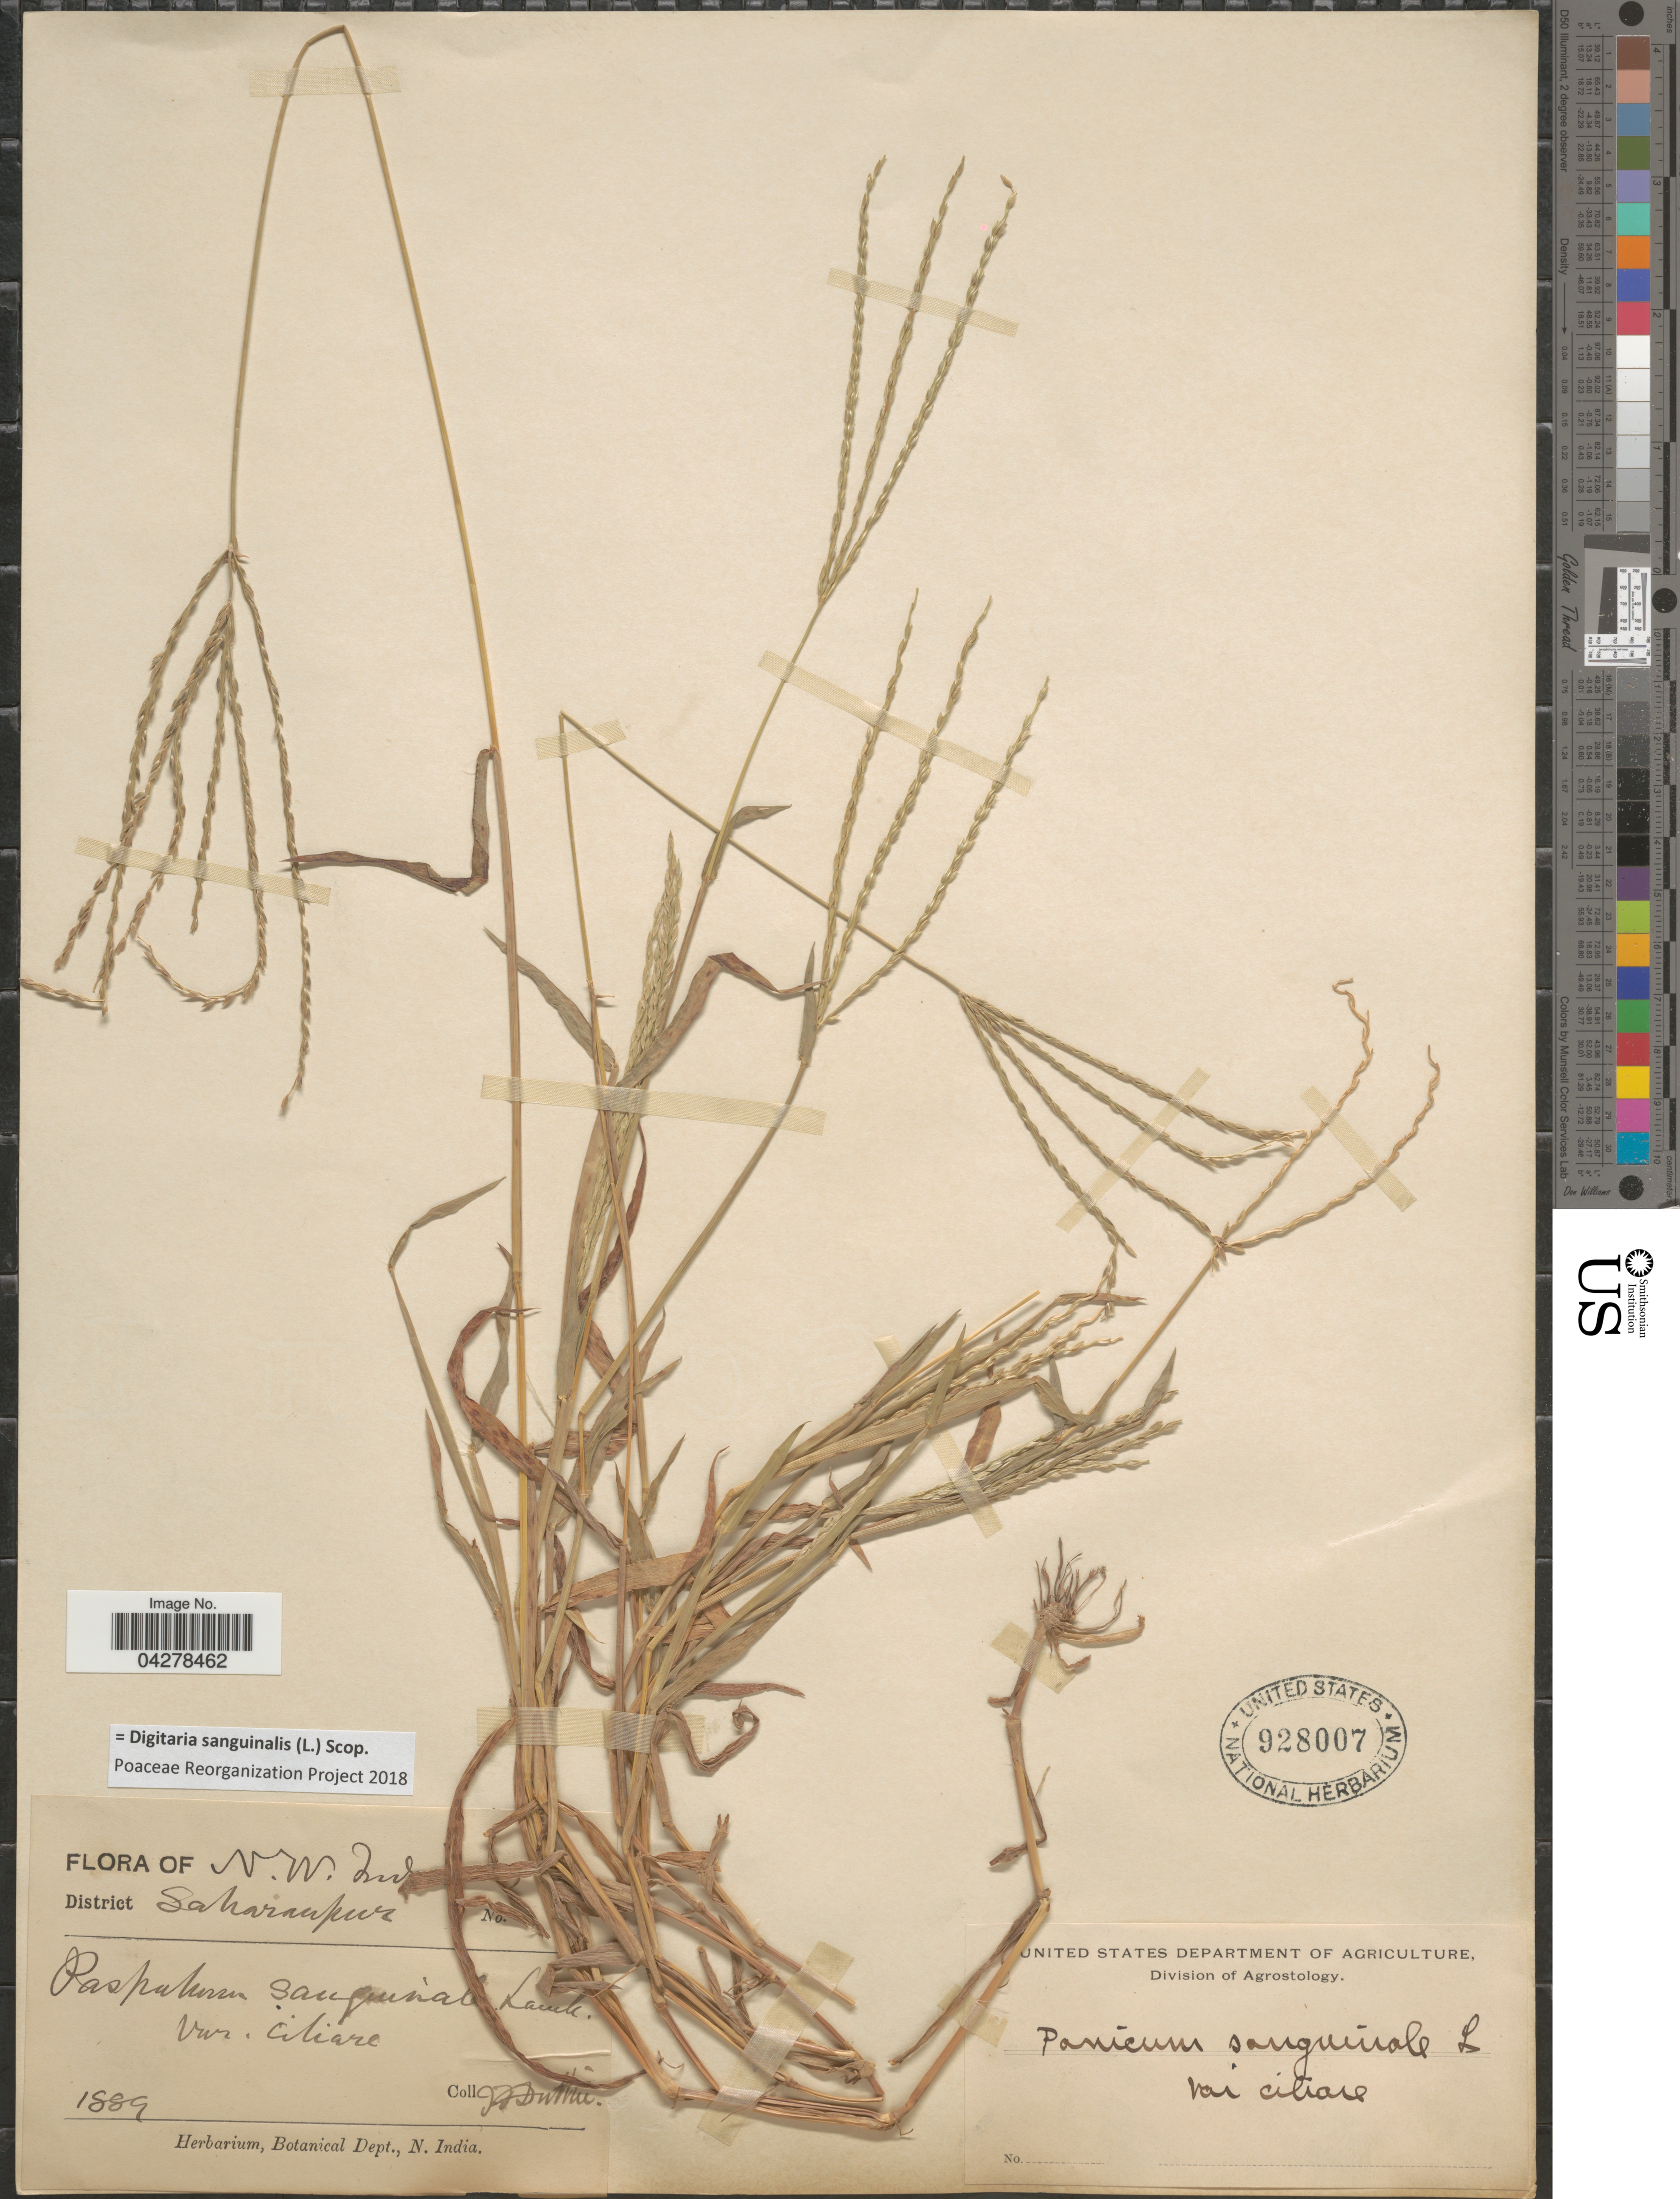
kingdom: Plantae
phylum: Tracheophyta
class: Liliopsida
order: Poales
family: Poaceae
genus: Digitaria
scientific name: Digitaria sanguinalis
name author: (L.) Scop.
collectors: J. F. Duthie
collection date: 1889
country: India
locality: N.W. In [illegible text]. District Saharanpur.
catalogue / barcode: US 928007